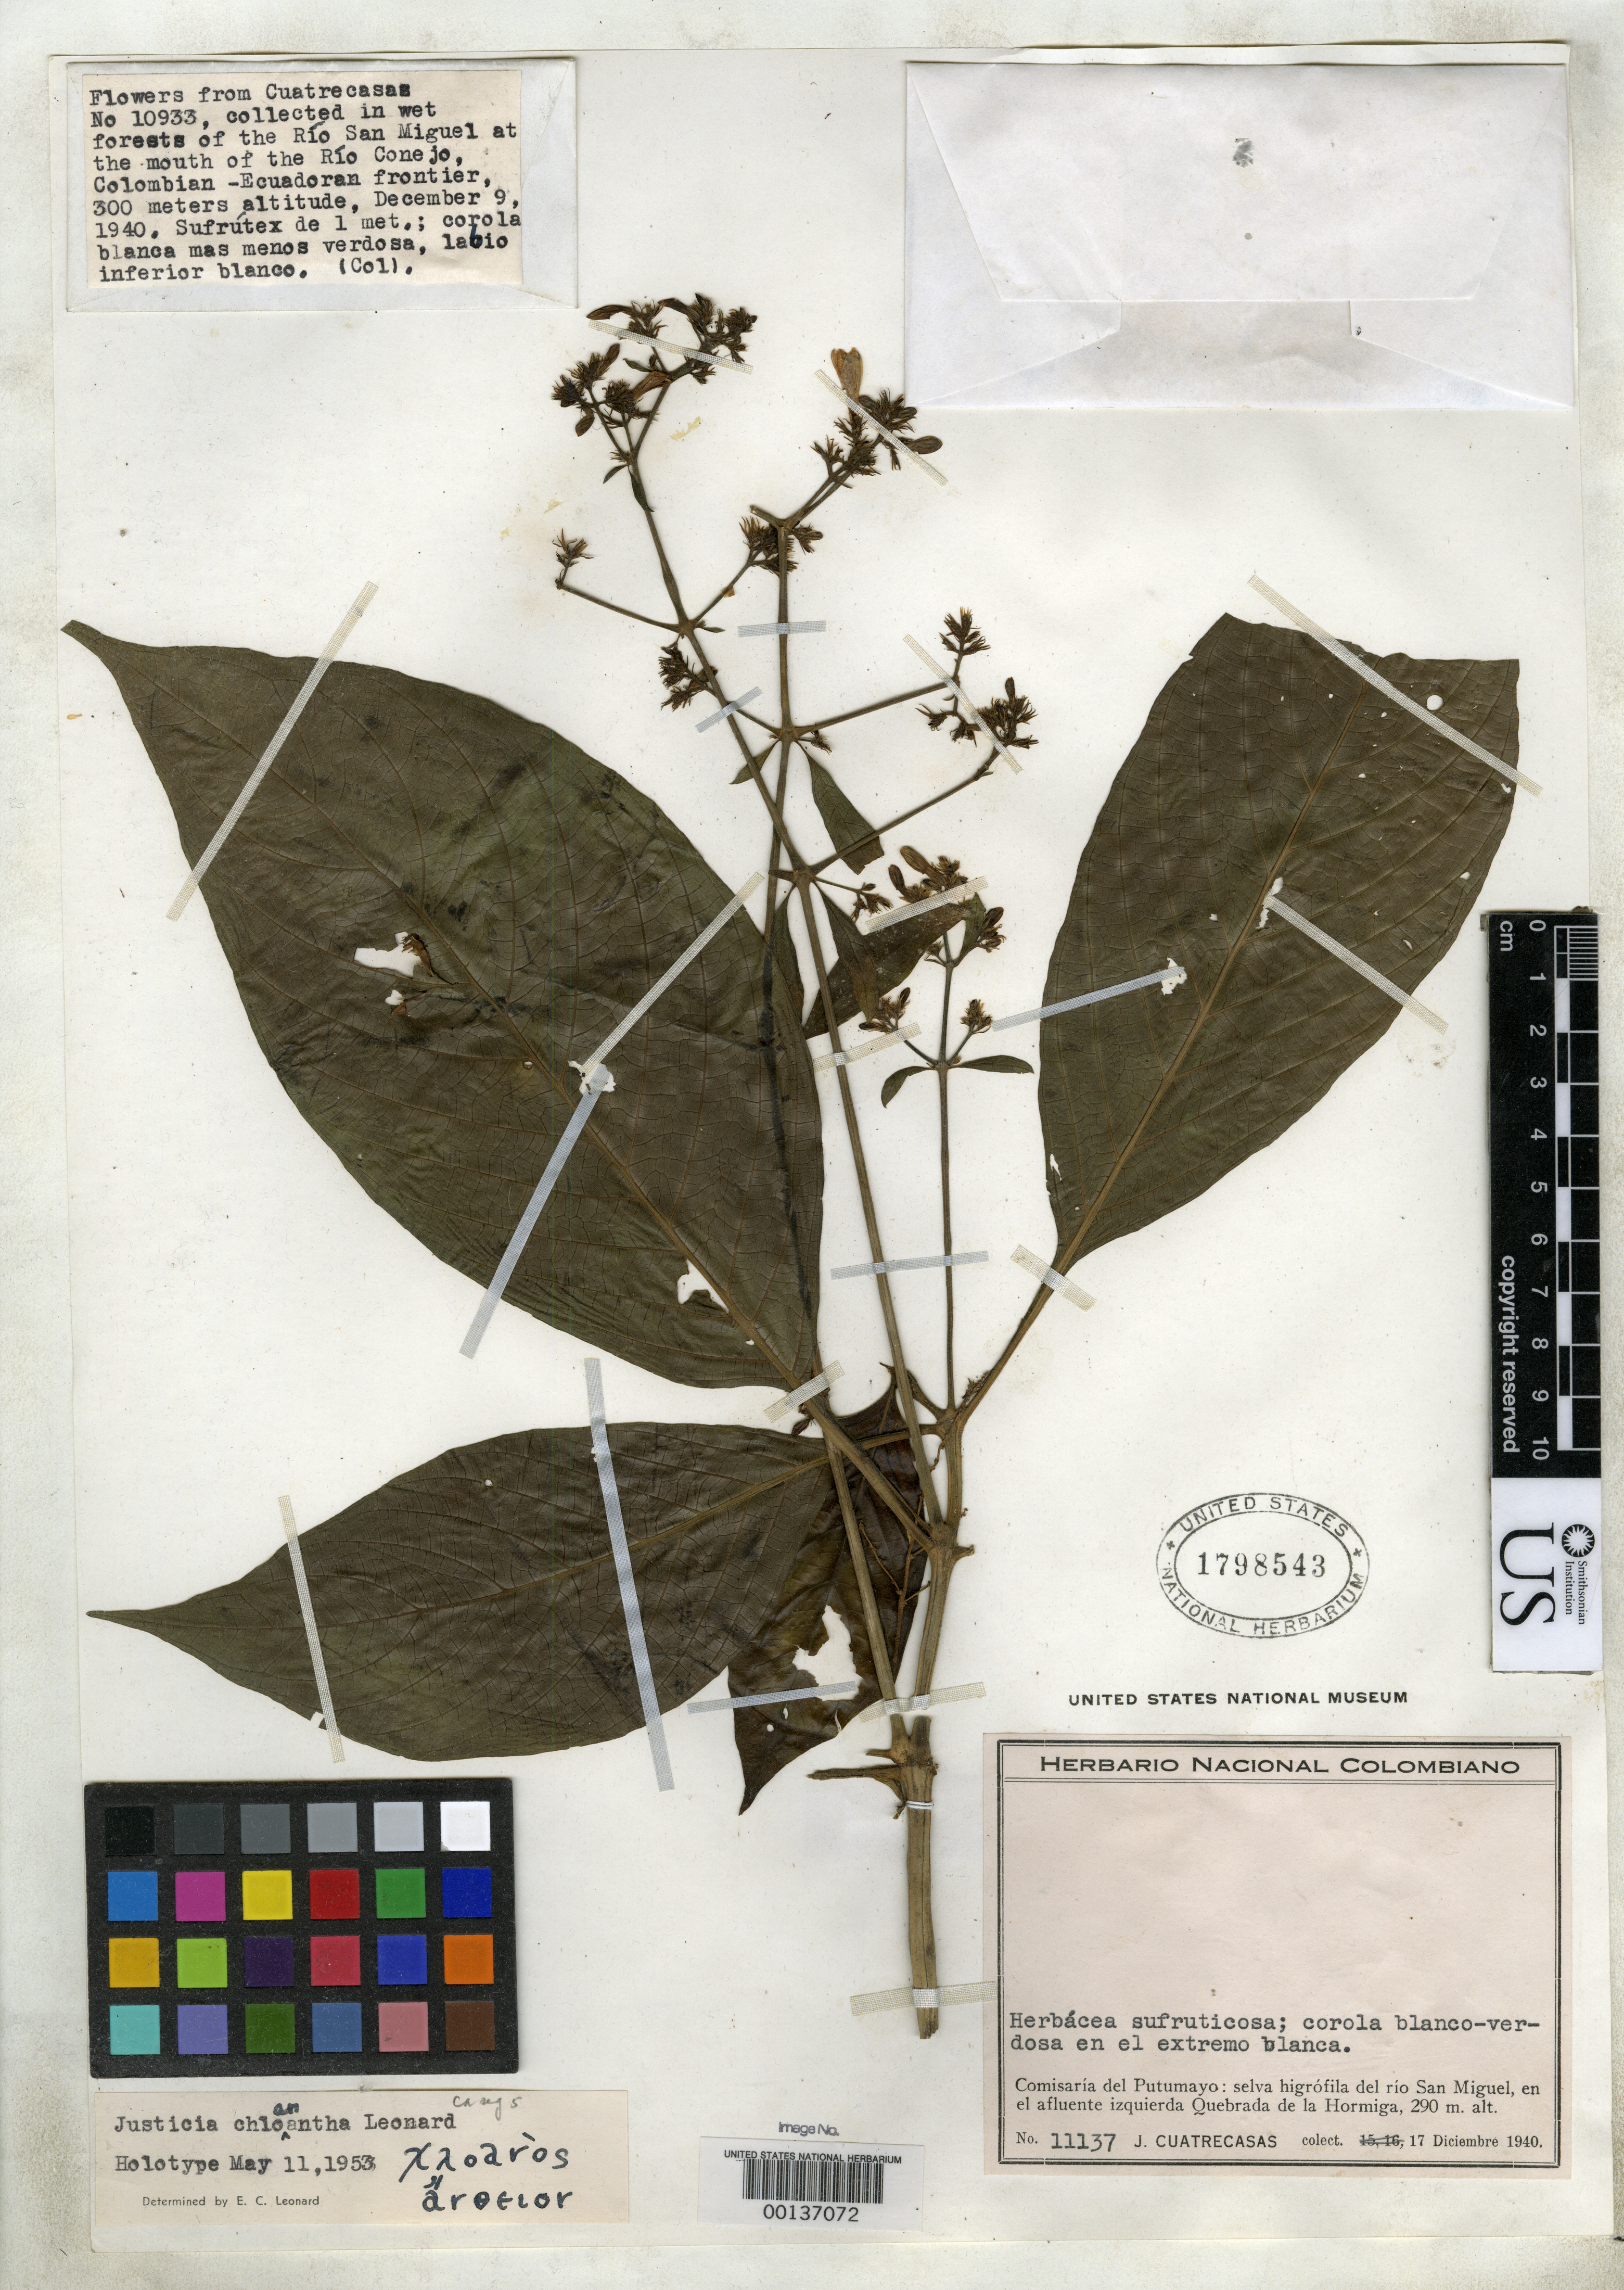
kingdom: Plantae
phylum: Tracheophyta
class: Magnoliopsida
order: Lamiales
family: Acanthaceae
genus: Justicia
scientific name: Justicia chloanantha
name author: Leonard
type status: Holotype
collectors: J. Cuatrecasas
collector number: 11137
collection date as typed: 17 Dec 1940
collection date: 1940-12-17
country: Colombia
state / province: Putumayo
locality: Rio Sal Miguel at Quebrada de Lahormiga.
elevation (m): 290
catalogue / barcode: US 1798543